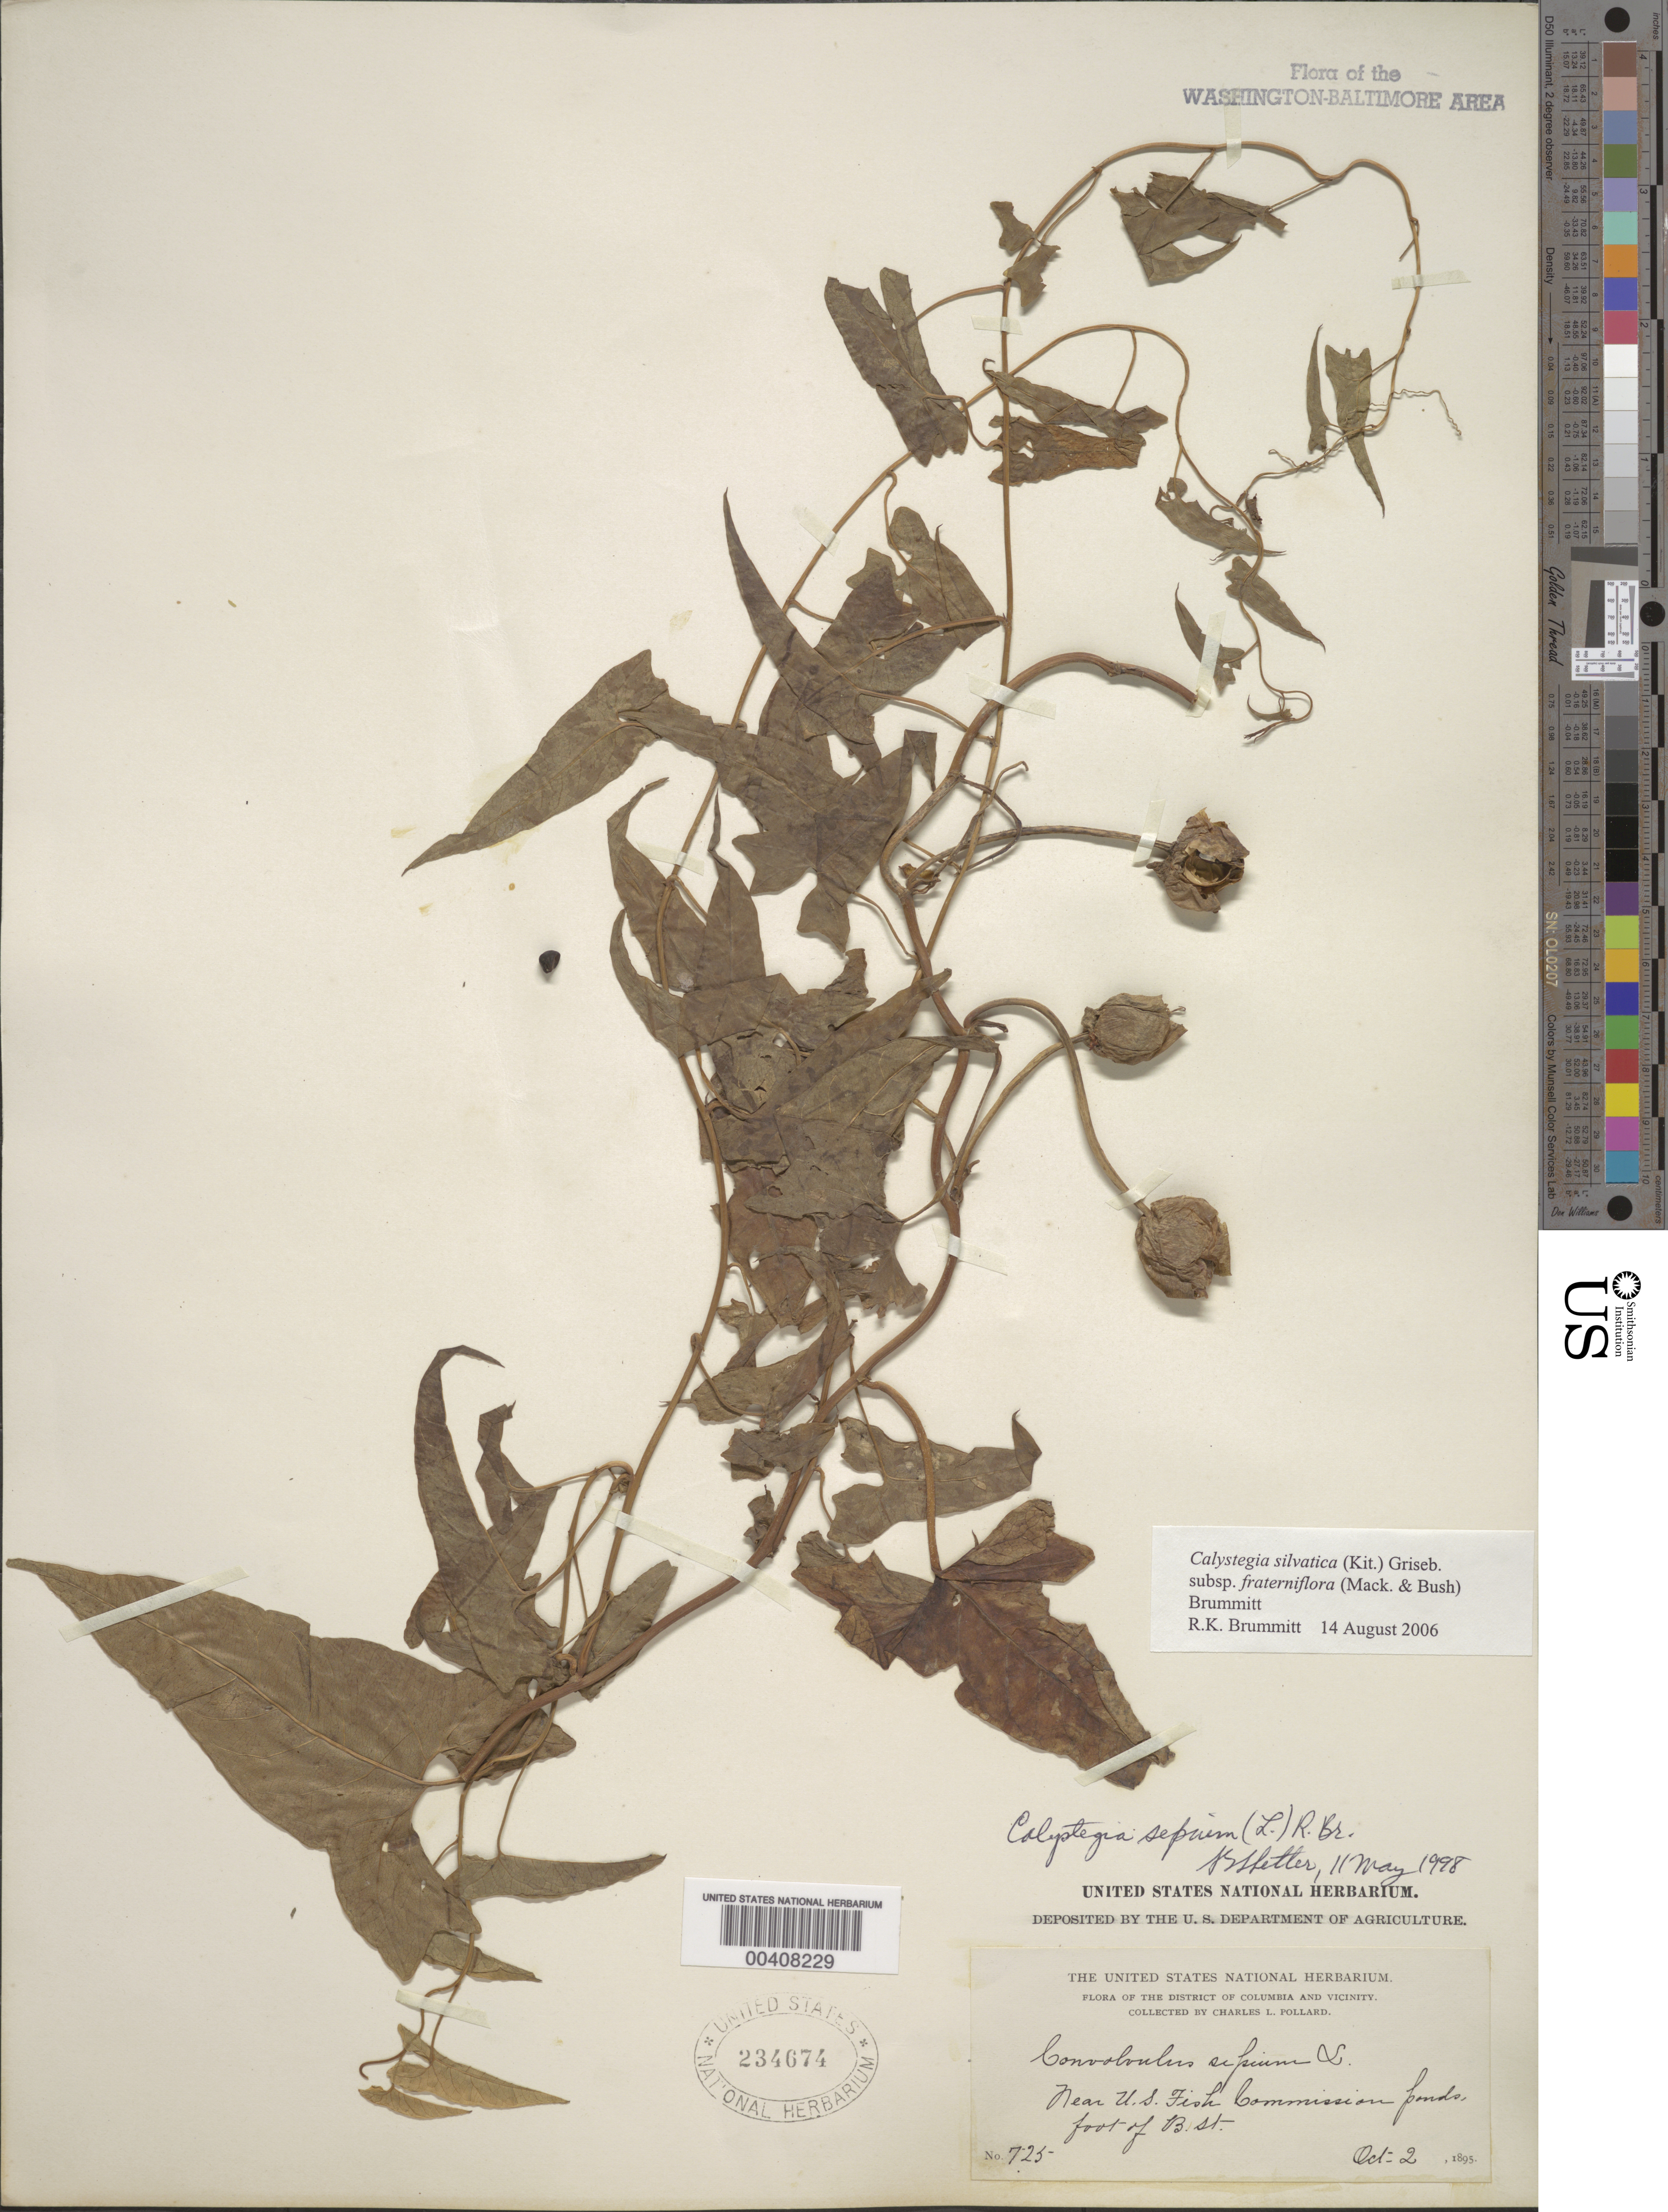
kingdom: Plantae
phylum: Tracheophyta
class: Magnoliopsida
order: Solanales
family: Convolvulaceae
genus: Calystegia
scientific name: Calystegia silvatica subsp. fraterniflora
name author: (Mack. & Bush) Brummitt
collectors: C. L. Pollard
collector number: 725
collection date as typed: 02 Oct 1895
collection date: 1895-10-02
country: United States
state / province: District of Columbia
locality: Near U.S. Fish Commission Ponds, foot of B St.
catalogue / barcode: US 234674